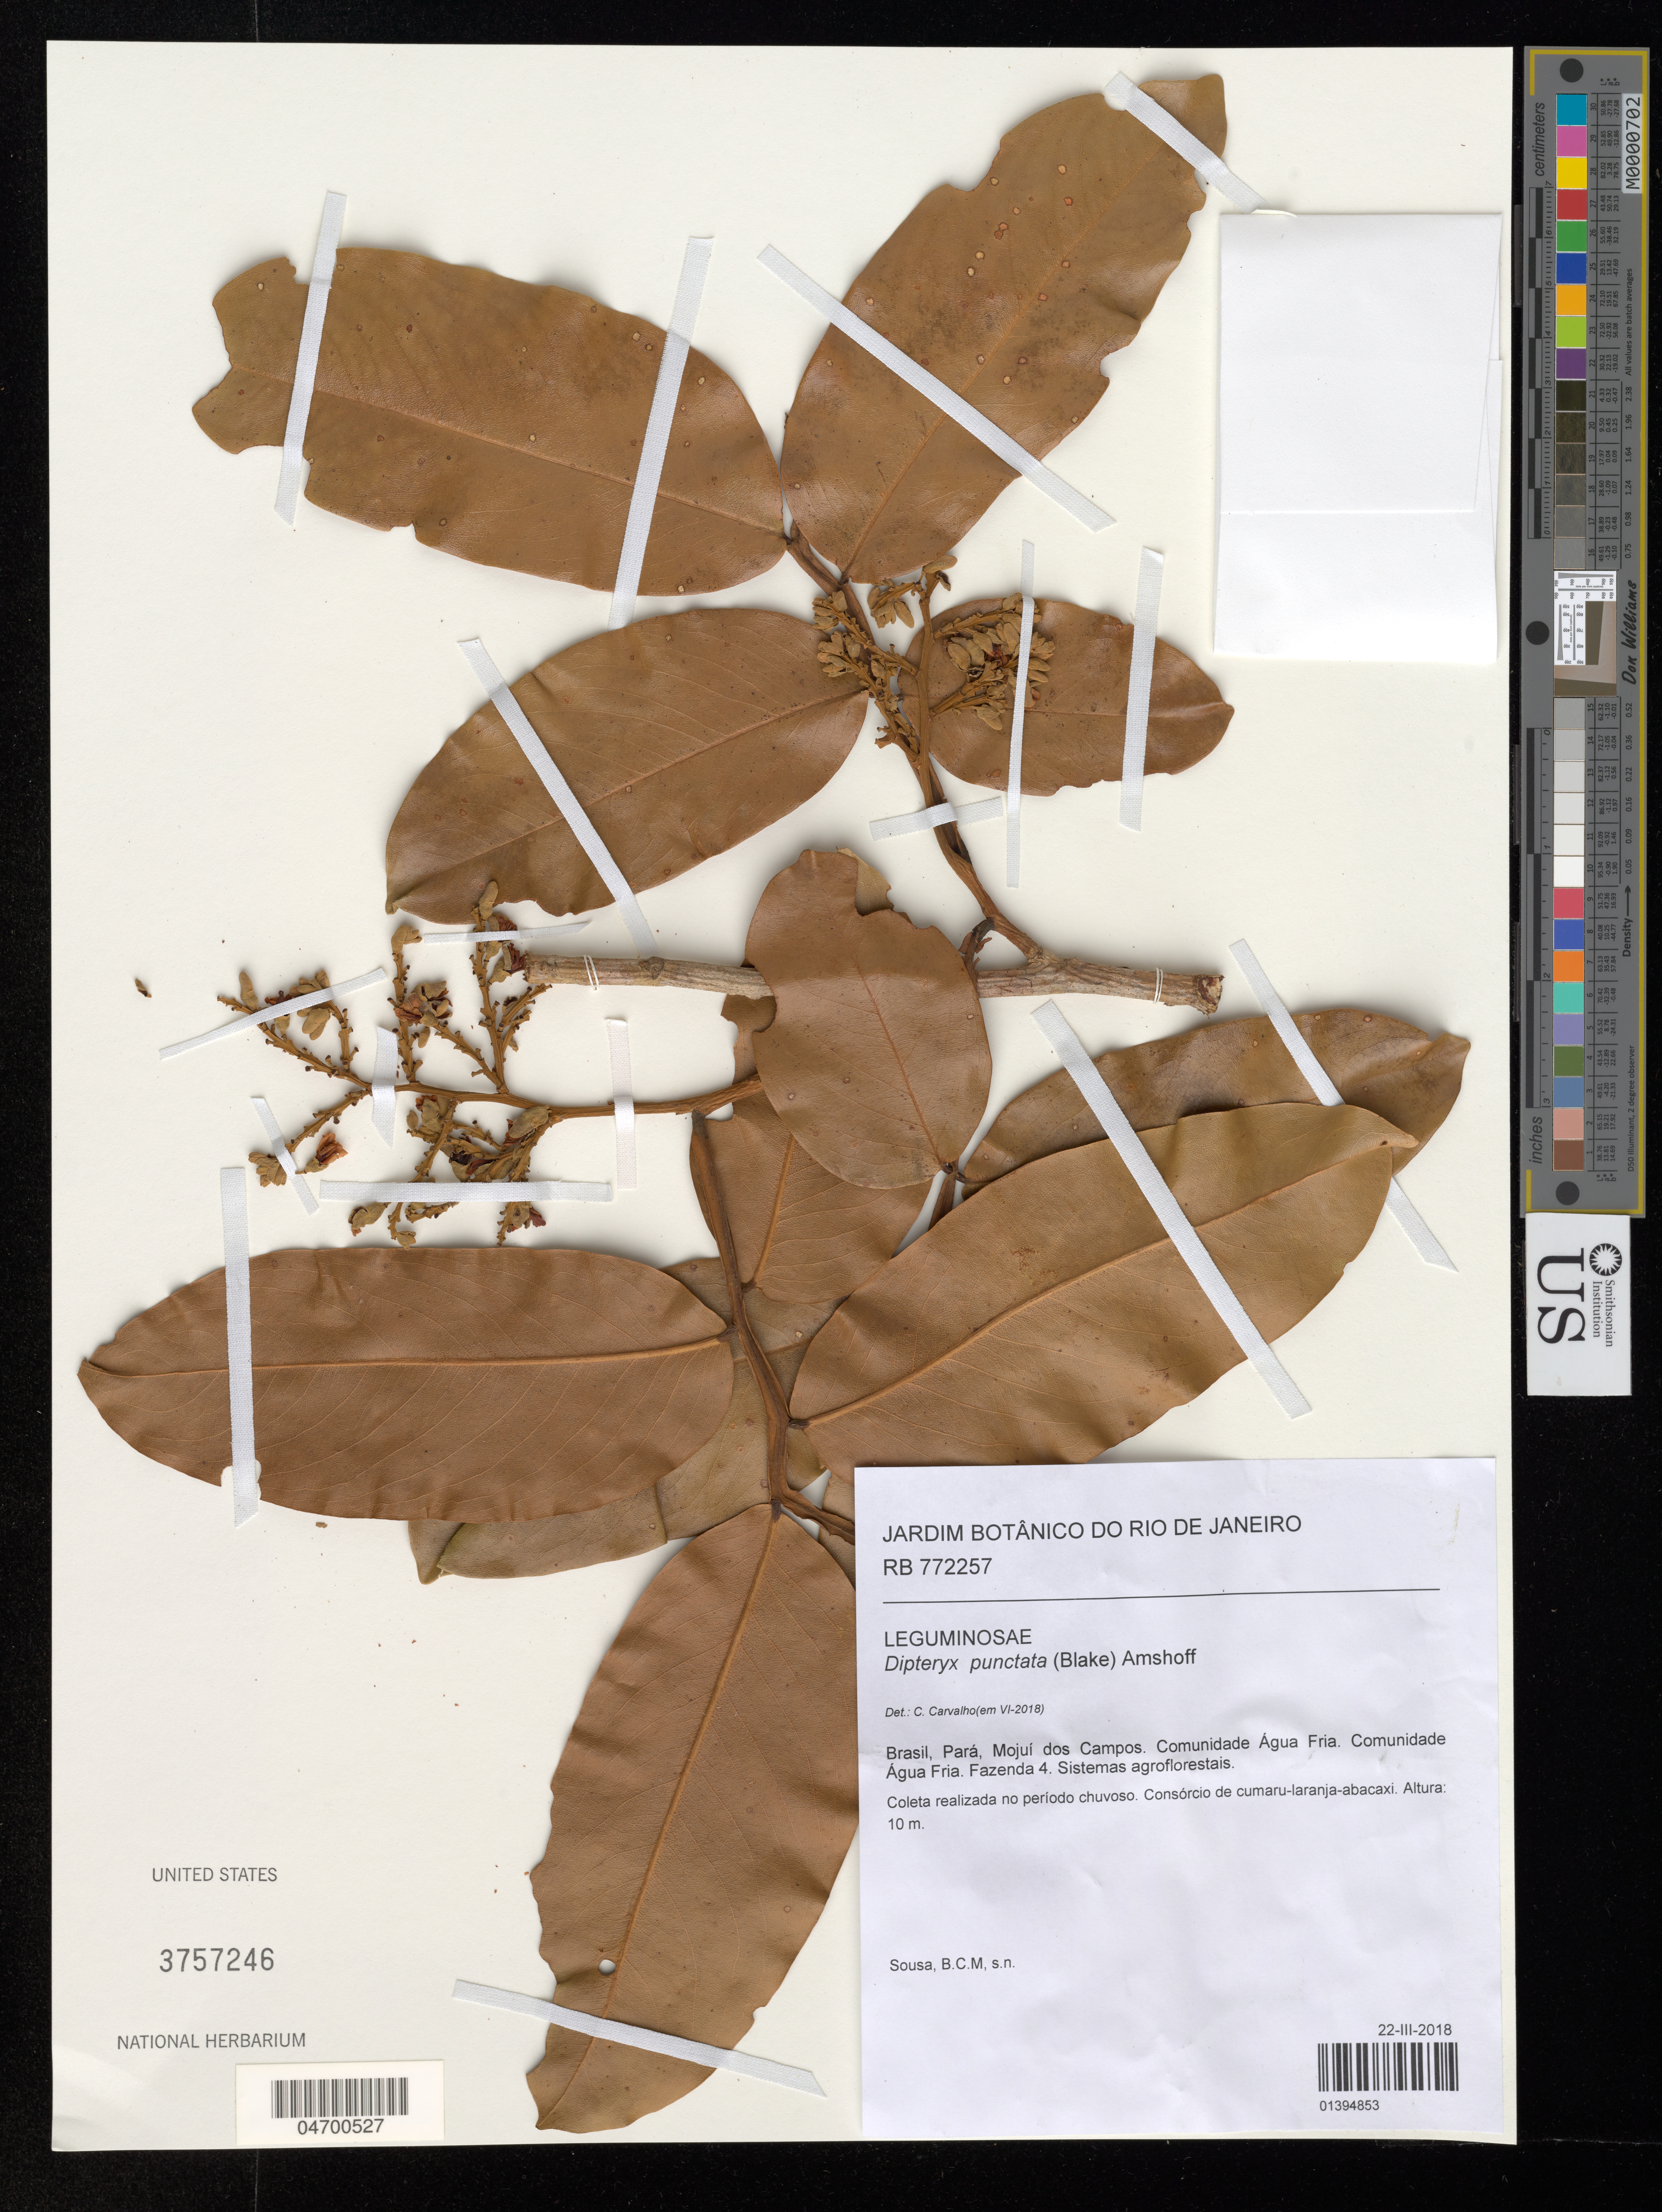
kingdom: Plantae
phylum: Tracheophyta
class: Magnoliopsida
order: Fabales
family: Fabaceae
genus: Dipteryx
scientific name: Dipteryx punctata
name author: (S.F. Blake) Amshoff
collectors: B. Sousa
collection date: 2018-03-22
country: Brazil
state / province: Pará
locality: Mojui dos Campos. Comunidade Água Fria. Comunidade Água Fria. Fazenda 4.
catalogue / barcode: US 3757246